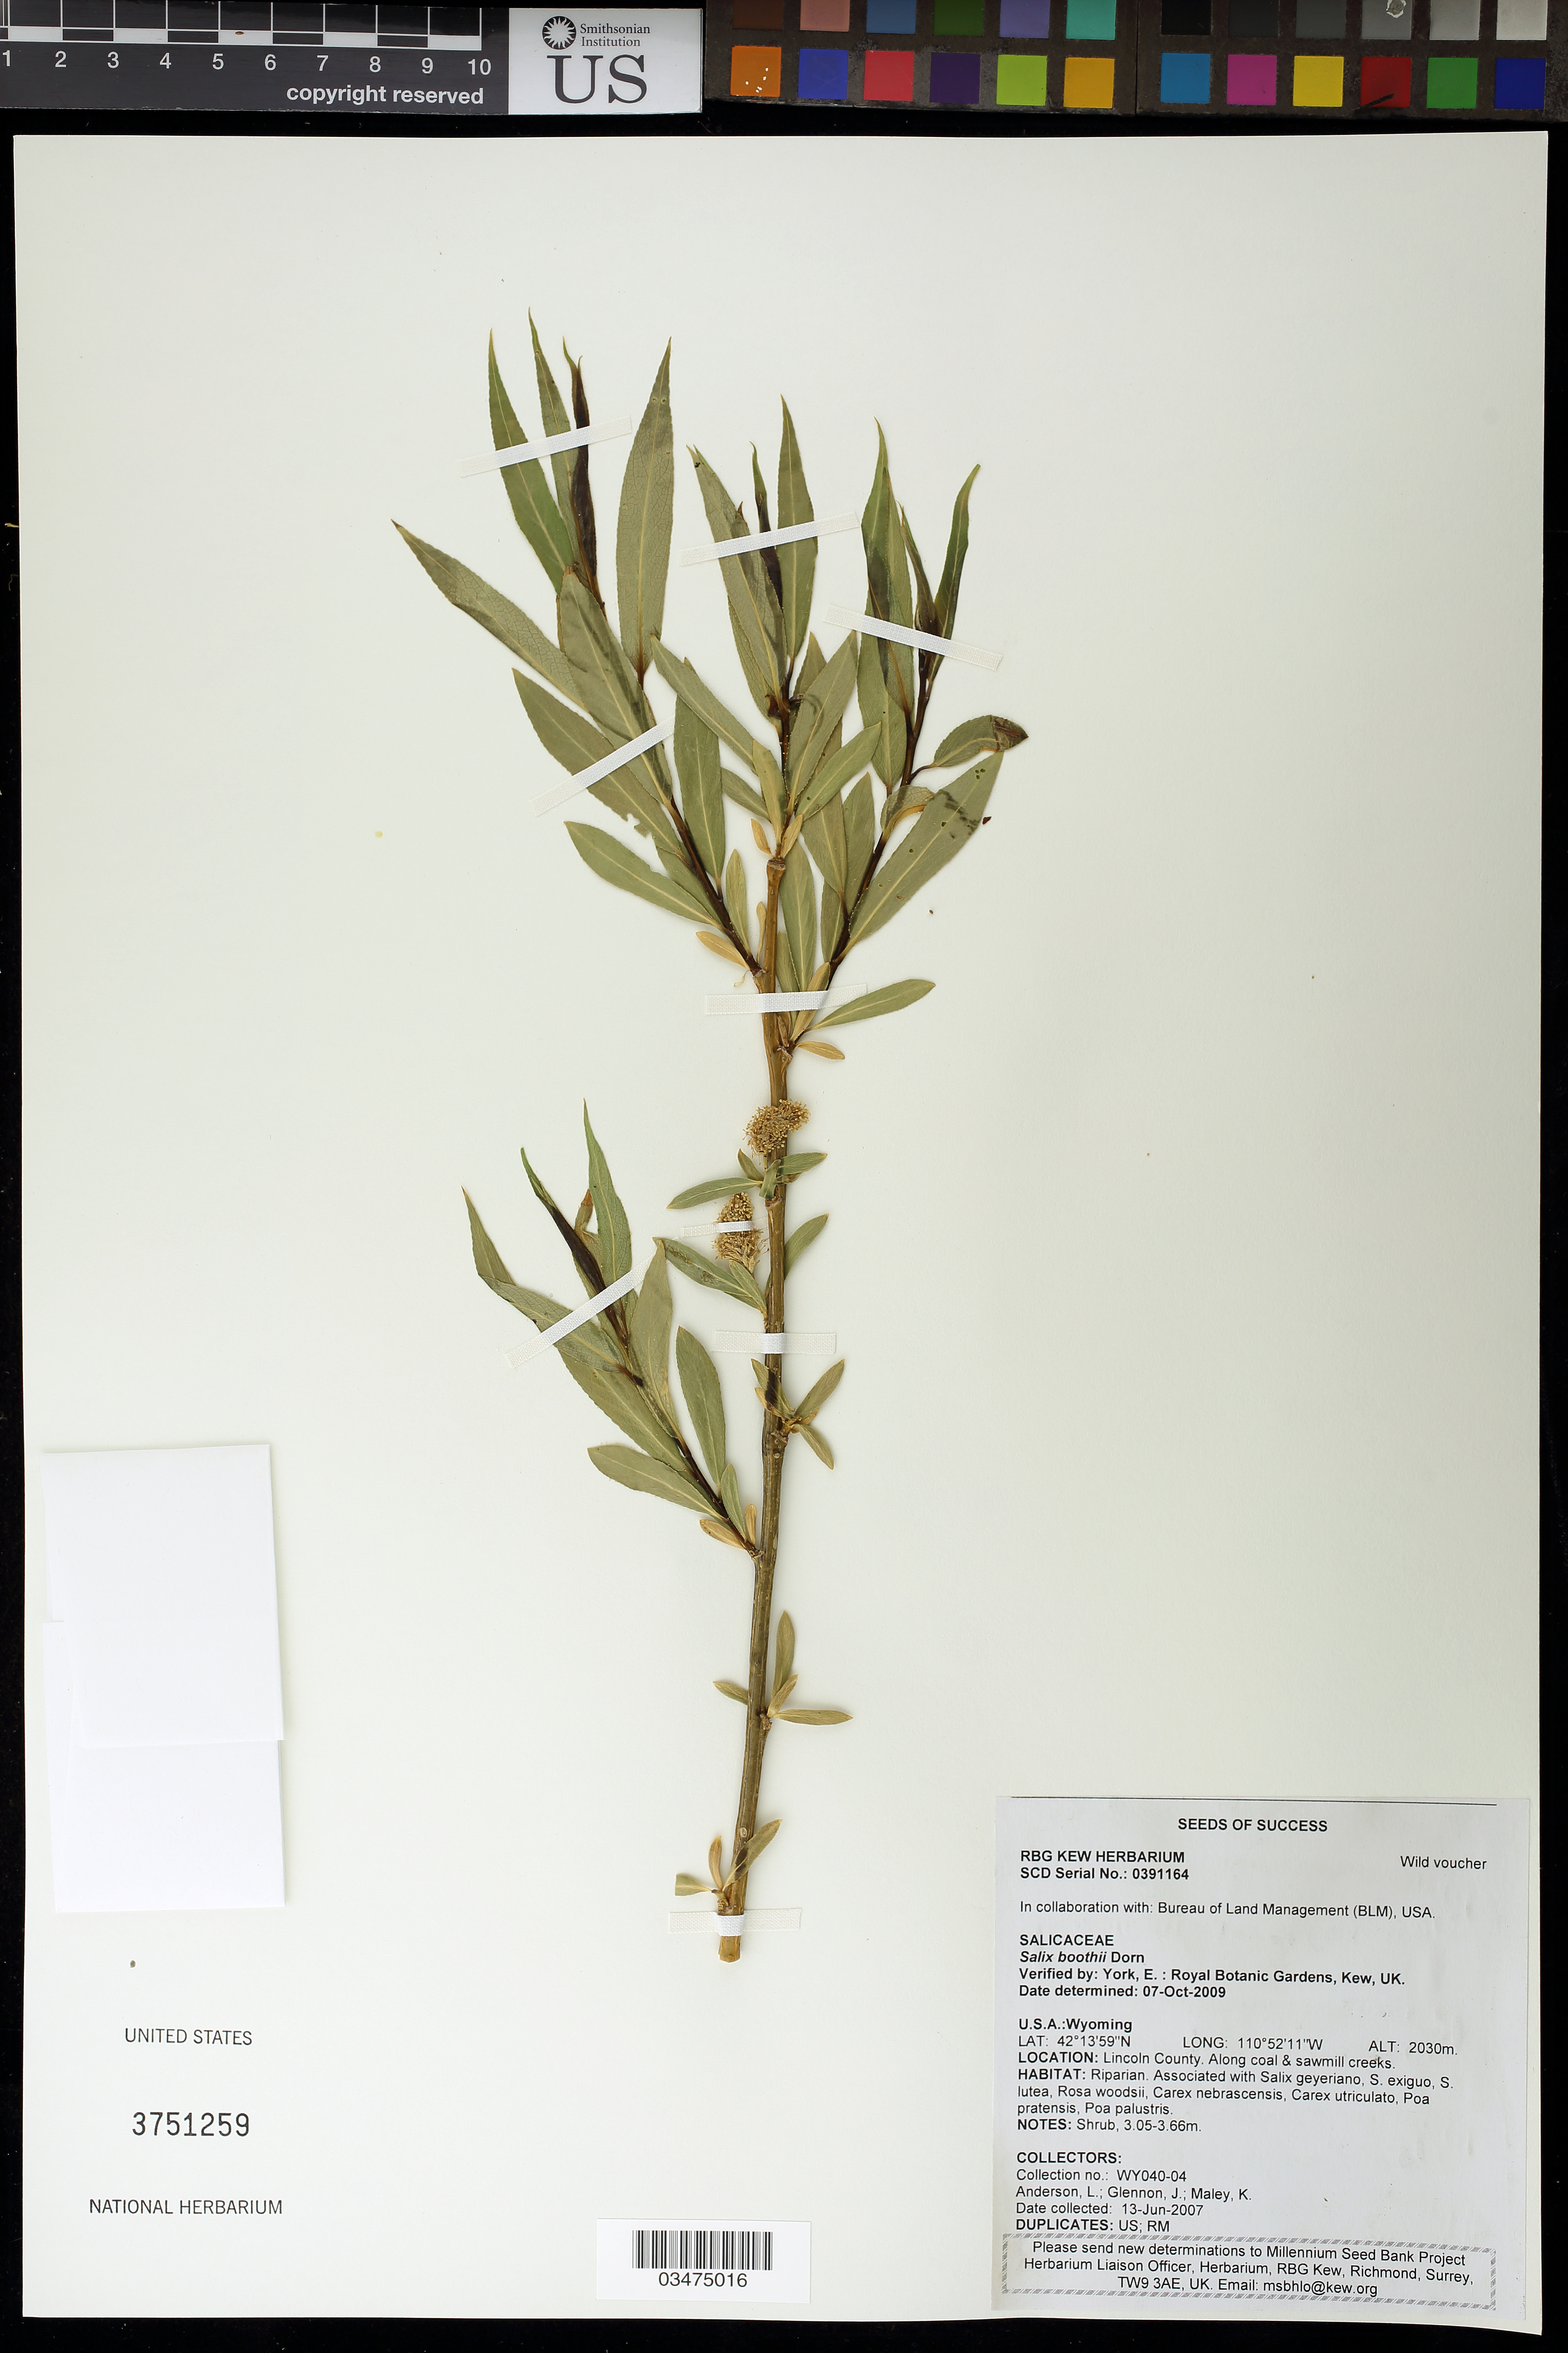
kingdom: Plantae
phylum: Tracheophyta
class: Magnoliopsida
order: Malpighiales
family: Salicaceae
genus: Salix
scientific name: Salix boothii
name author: Dorn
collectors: L. Anderson, J. Glennon & K. Maley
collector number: WY040-04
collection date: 2007-06-13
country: United States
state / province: Wyoming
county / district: Lincoln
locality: Along coal and sawmill creeks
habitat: Riparian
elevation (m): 2030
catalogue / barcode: US 3751259